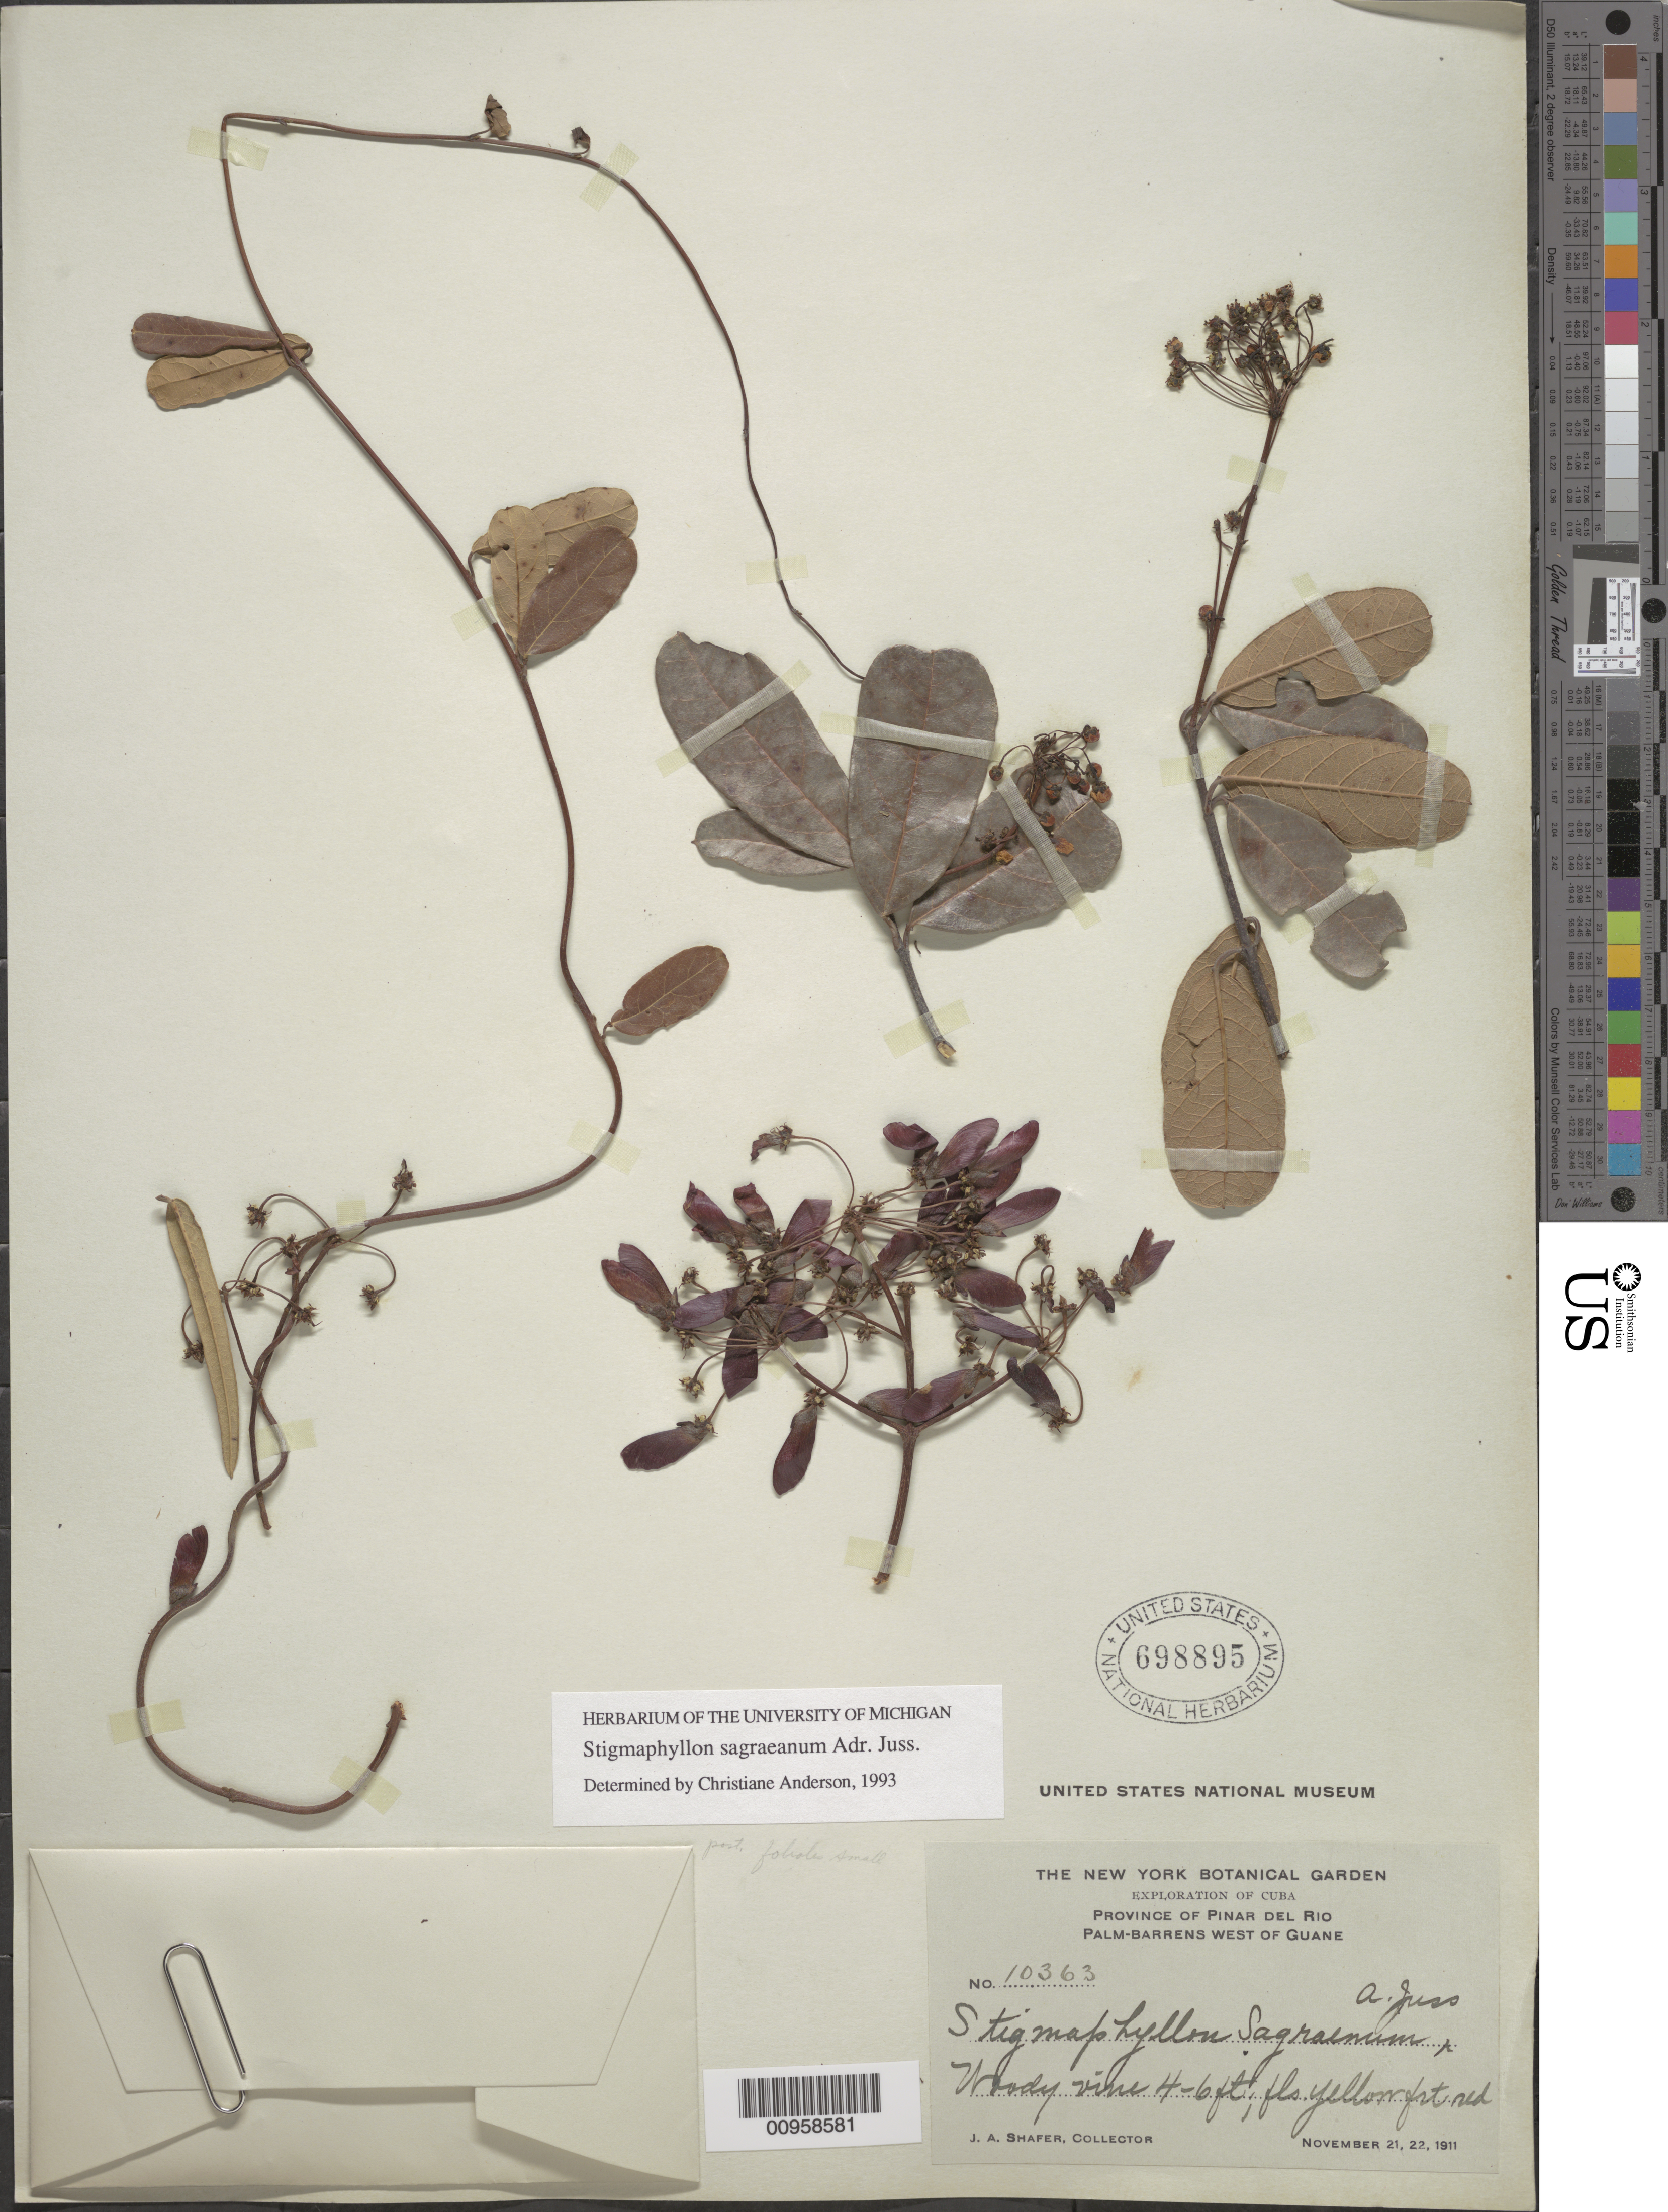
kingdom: Plantae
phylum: Tracheophyta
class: Magnoliopsida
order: Malpighiales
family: Malpighiaceae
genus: Stigmaphyllon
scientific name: Stigmaphyllon sagraeanum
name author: Juss.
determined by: Anderson, C.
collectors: J. A. Shafer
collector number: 10363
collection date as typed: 21 Nov 1911 to 22 Nov 1911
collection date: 1911-11-21/1911-11-22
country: Cuba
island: Isla de la Juventud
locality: W of Guane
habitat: Palm-barrens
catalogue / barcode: US 698895